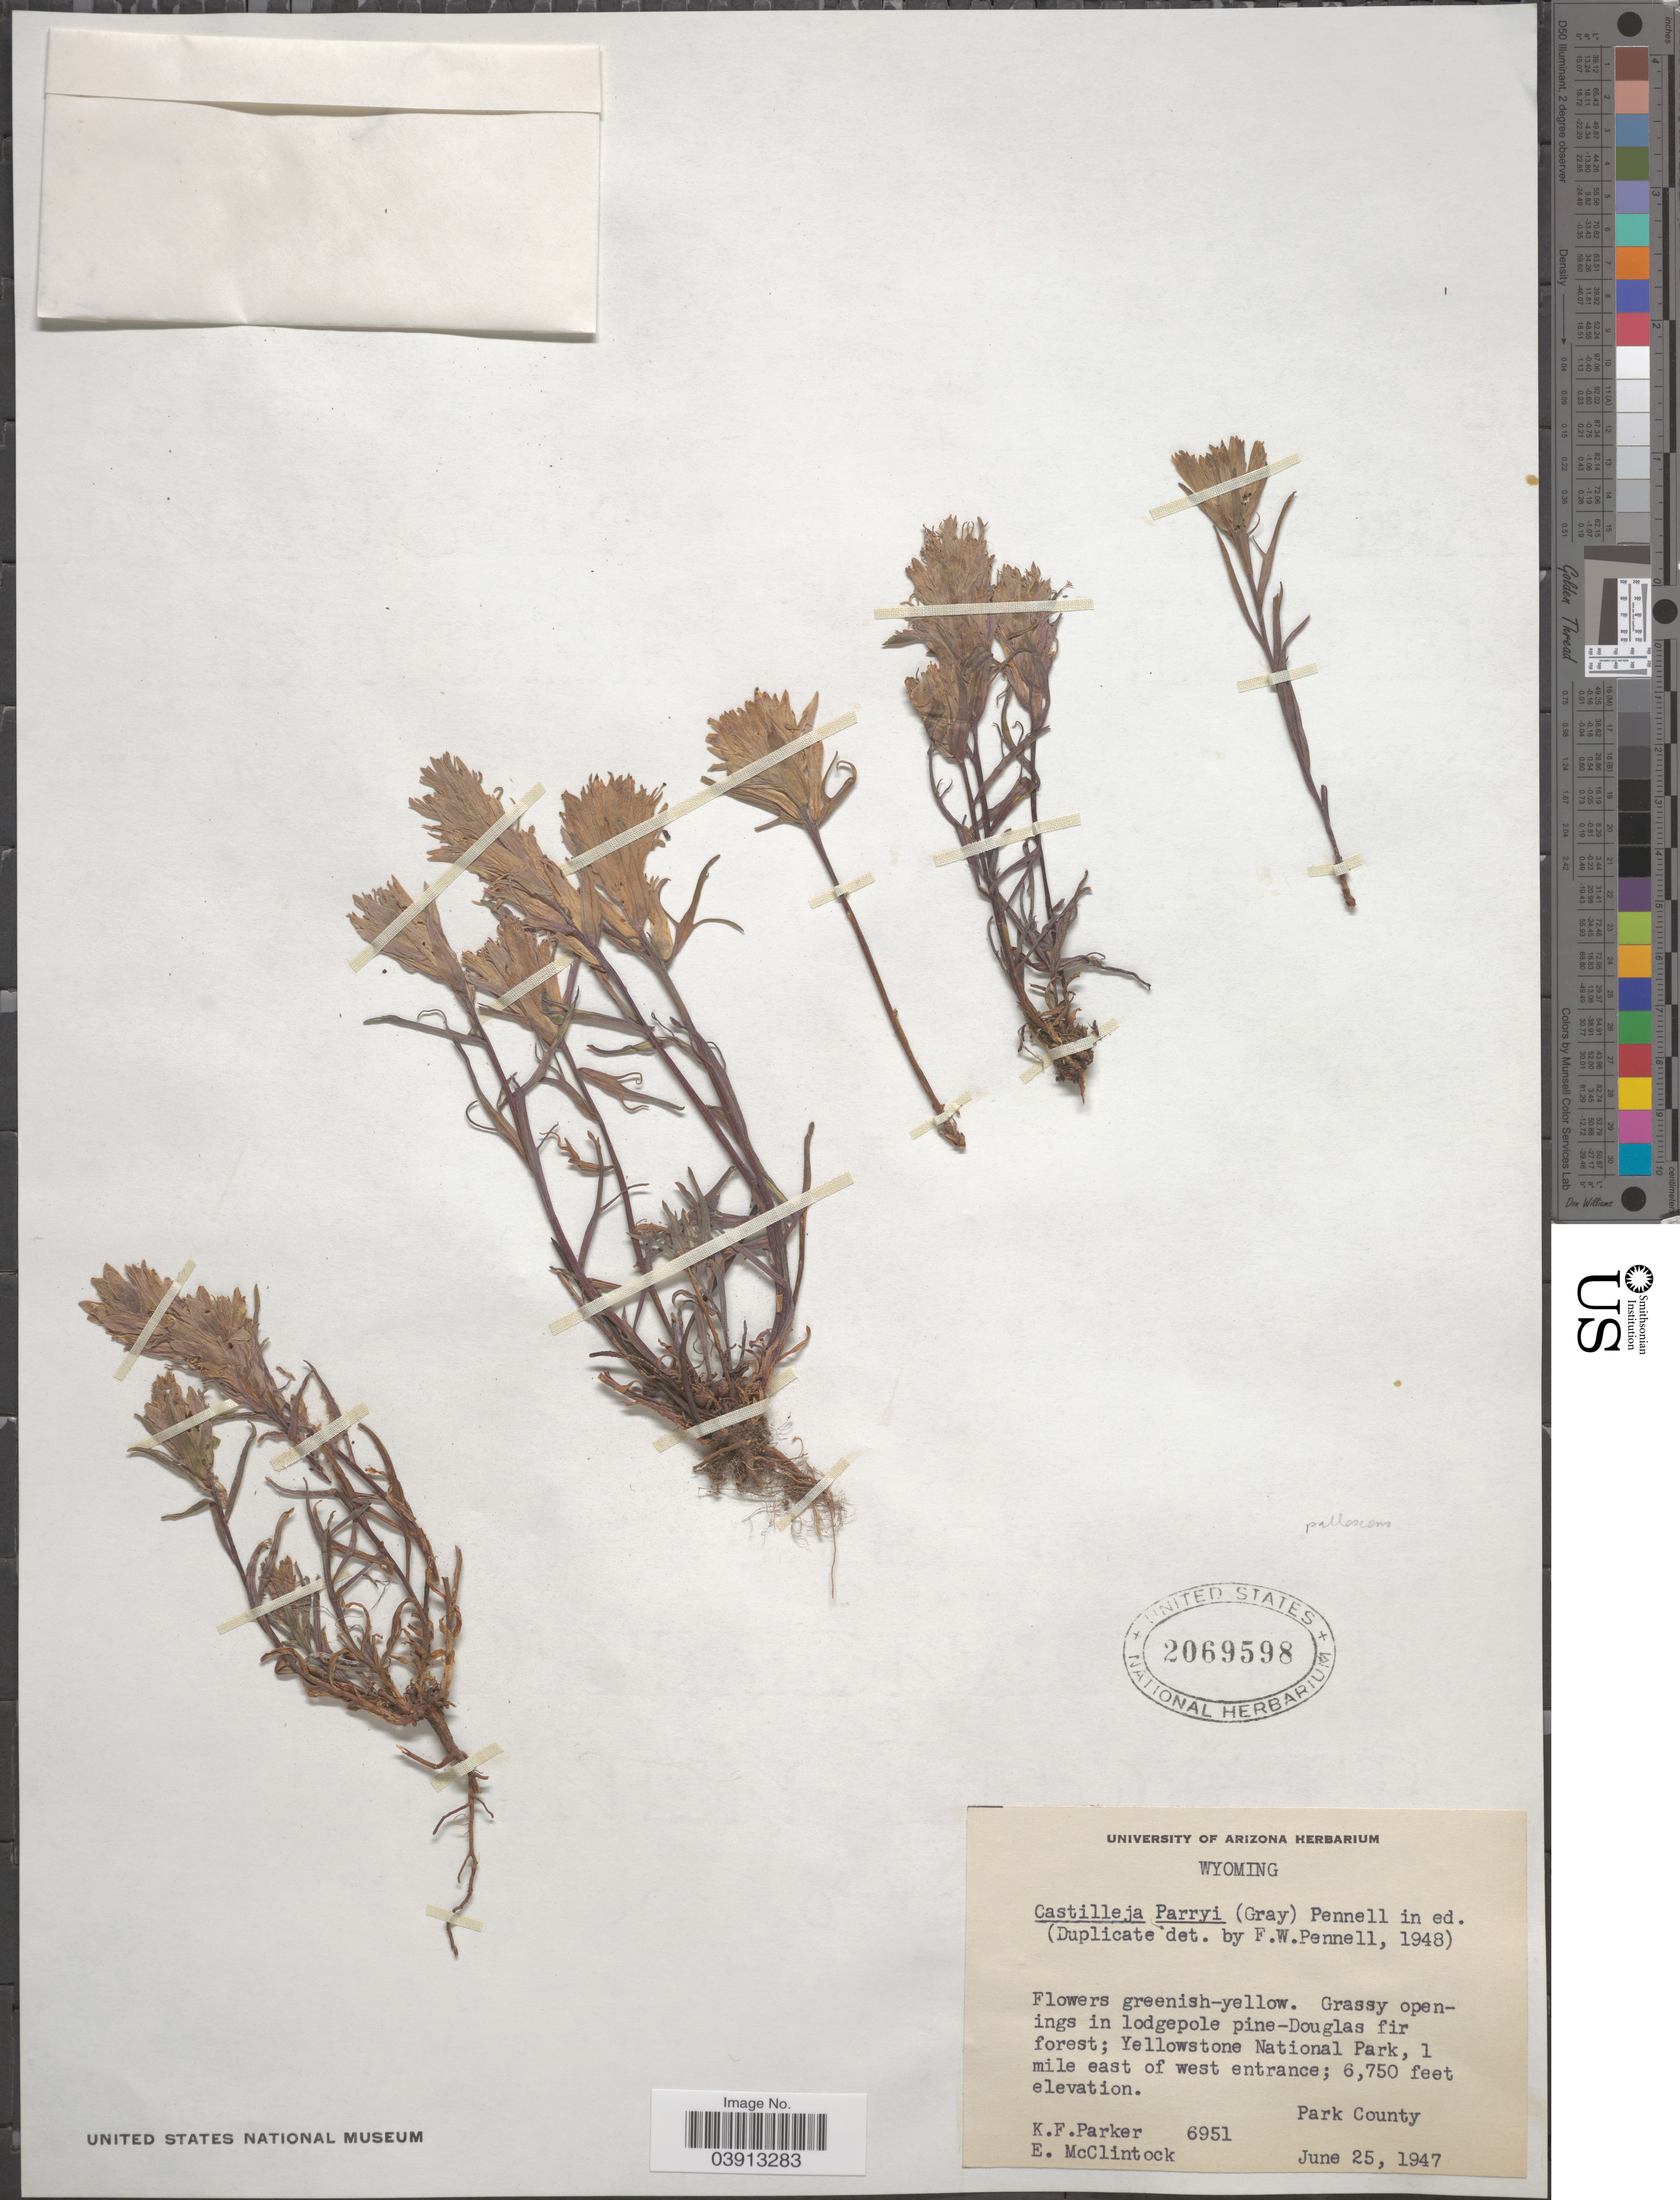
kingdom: Plantae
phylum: Tracheophyta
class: Magnoliopsida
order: Lamiales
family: Orobanchaceae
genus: Castilleja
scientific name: Castilleja pallescens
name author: (A. Gray) Greenm.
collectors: K. F. Parker & E. McClintock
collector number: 6951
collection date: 1947-06-25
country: United States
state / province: Wyoming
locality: Yellowstone National Park, 1 mile east of west entrance; Park County.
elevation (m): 2057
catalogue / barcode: US 2069598